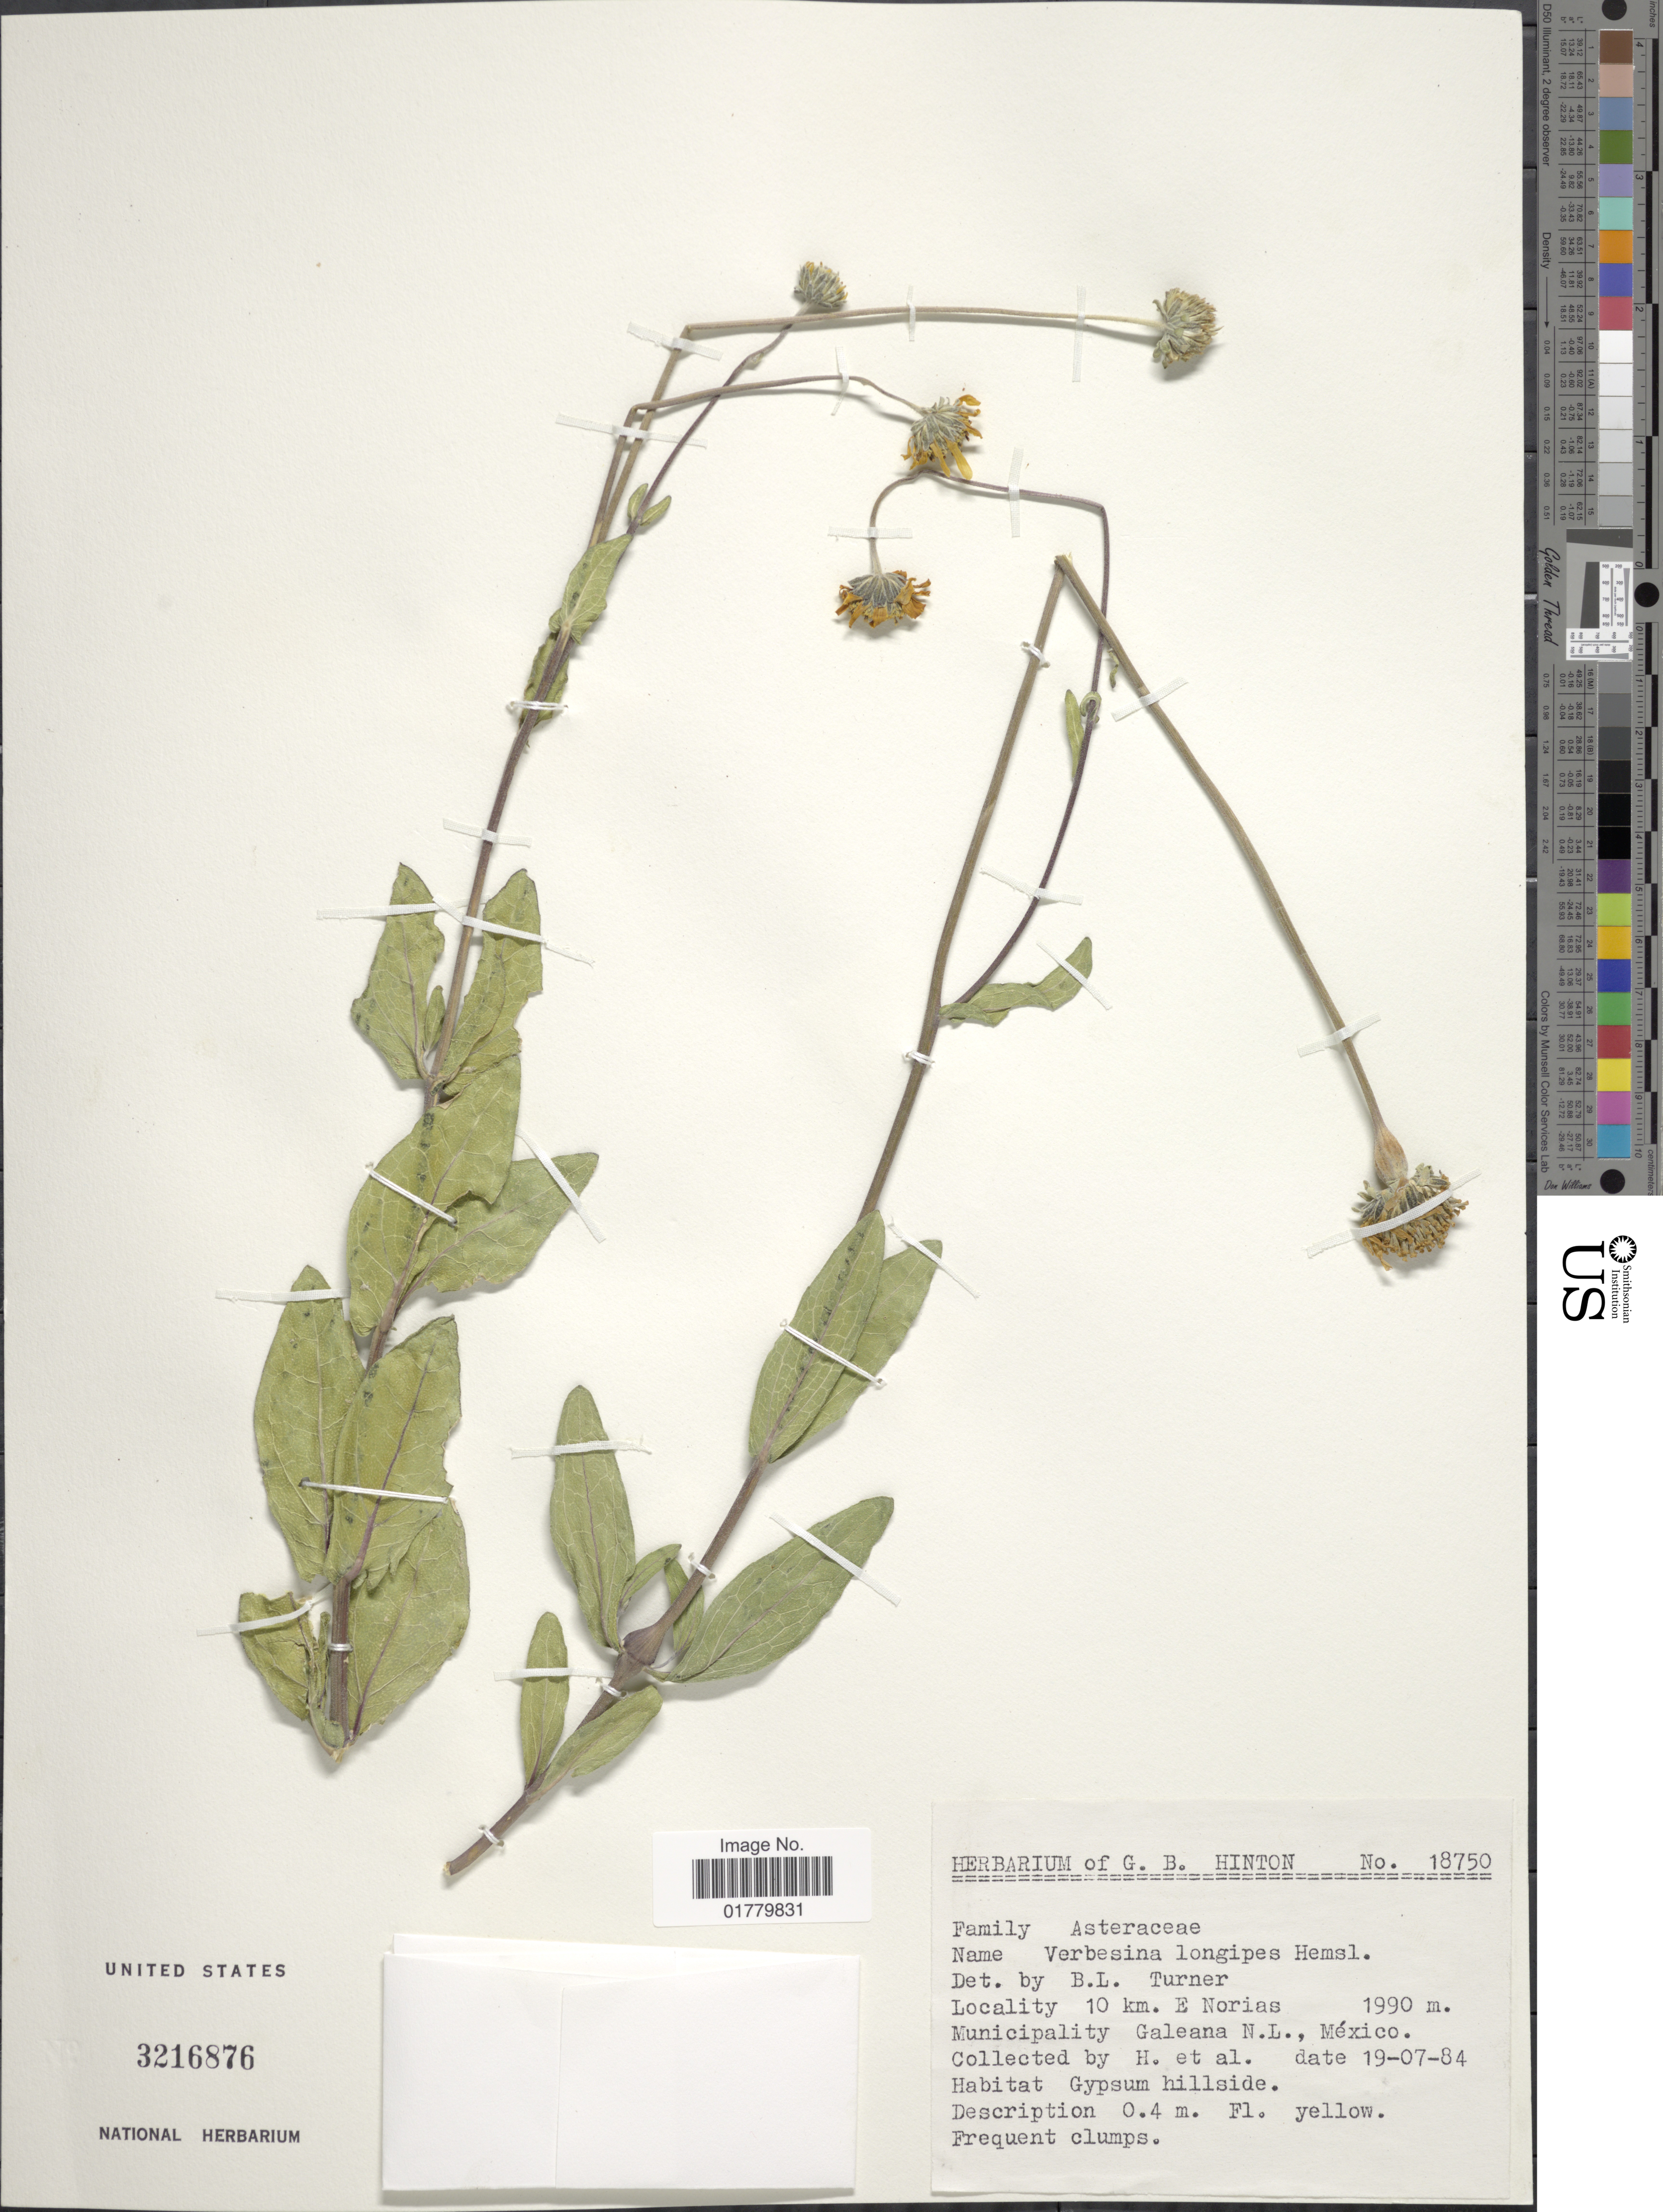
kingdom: Plantae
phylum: Tracheophyta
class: Magnoliopsida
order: Asterales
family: Asteraceae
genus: Verbesina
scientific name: Verbesina longipes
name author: Hemsl.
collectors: G. B. Hinton & et al.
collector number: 18750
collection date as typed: Transcribed d/m/y: 19/7/84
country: Mexico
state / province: México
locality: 10 km. E Norias. Municipality Galeana N.L., México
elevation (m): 1990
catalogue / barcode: US 3216876